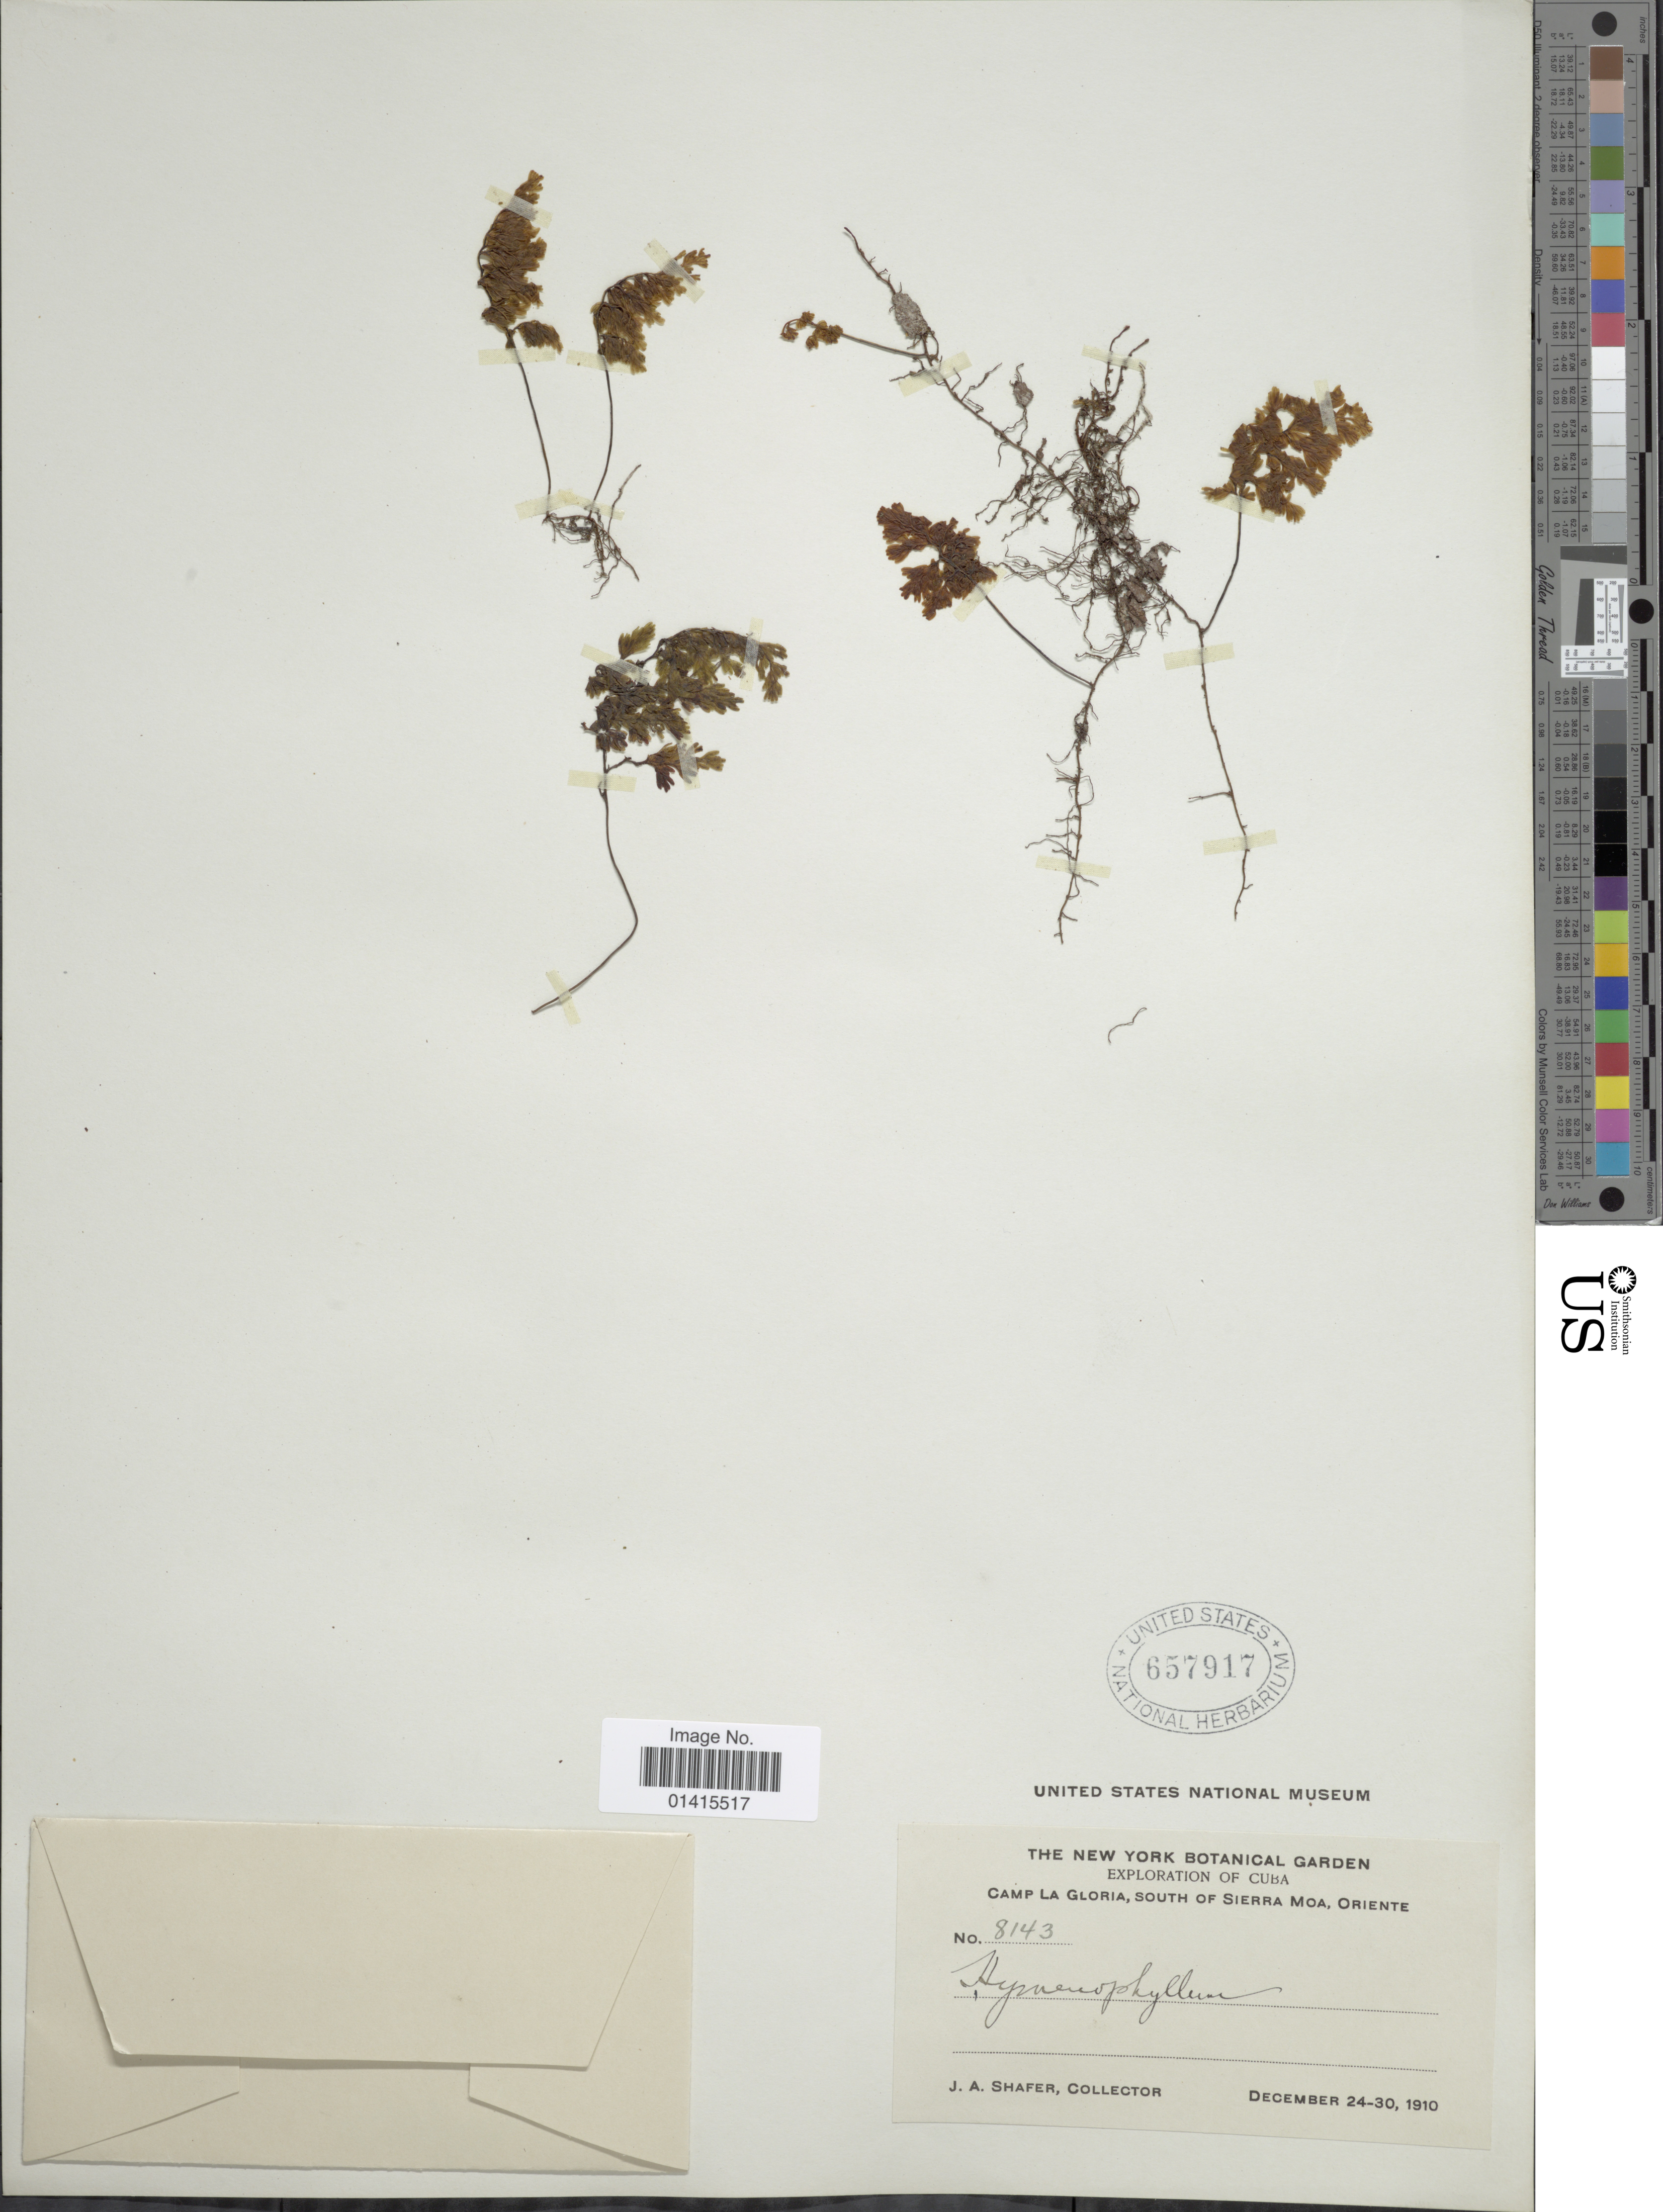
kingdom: Plantae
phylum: Tracheophyta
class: Polypodiopsida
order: Hymenophyllales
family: Hymenophyllaceae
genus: Hymenophyllum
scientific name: Hymenophyllum polyanthos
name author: (Sw.) Sw.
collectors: J. A. Shafer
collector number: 8143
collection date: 1910-12-24/1910-12-30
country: Cuba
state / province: Oriente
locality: Camp la Gloria, South of Sierra Moa, Oriente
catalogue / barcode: US 657917